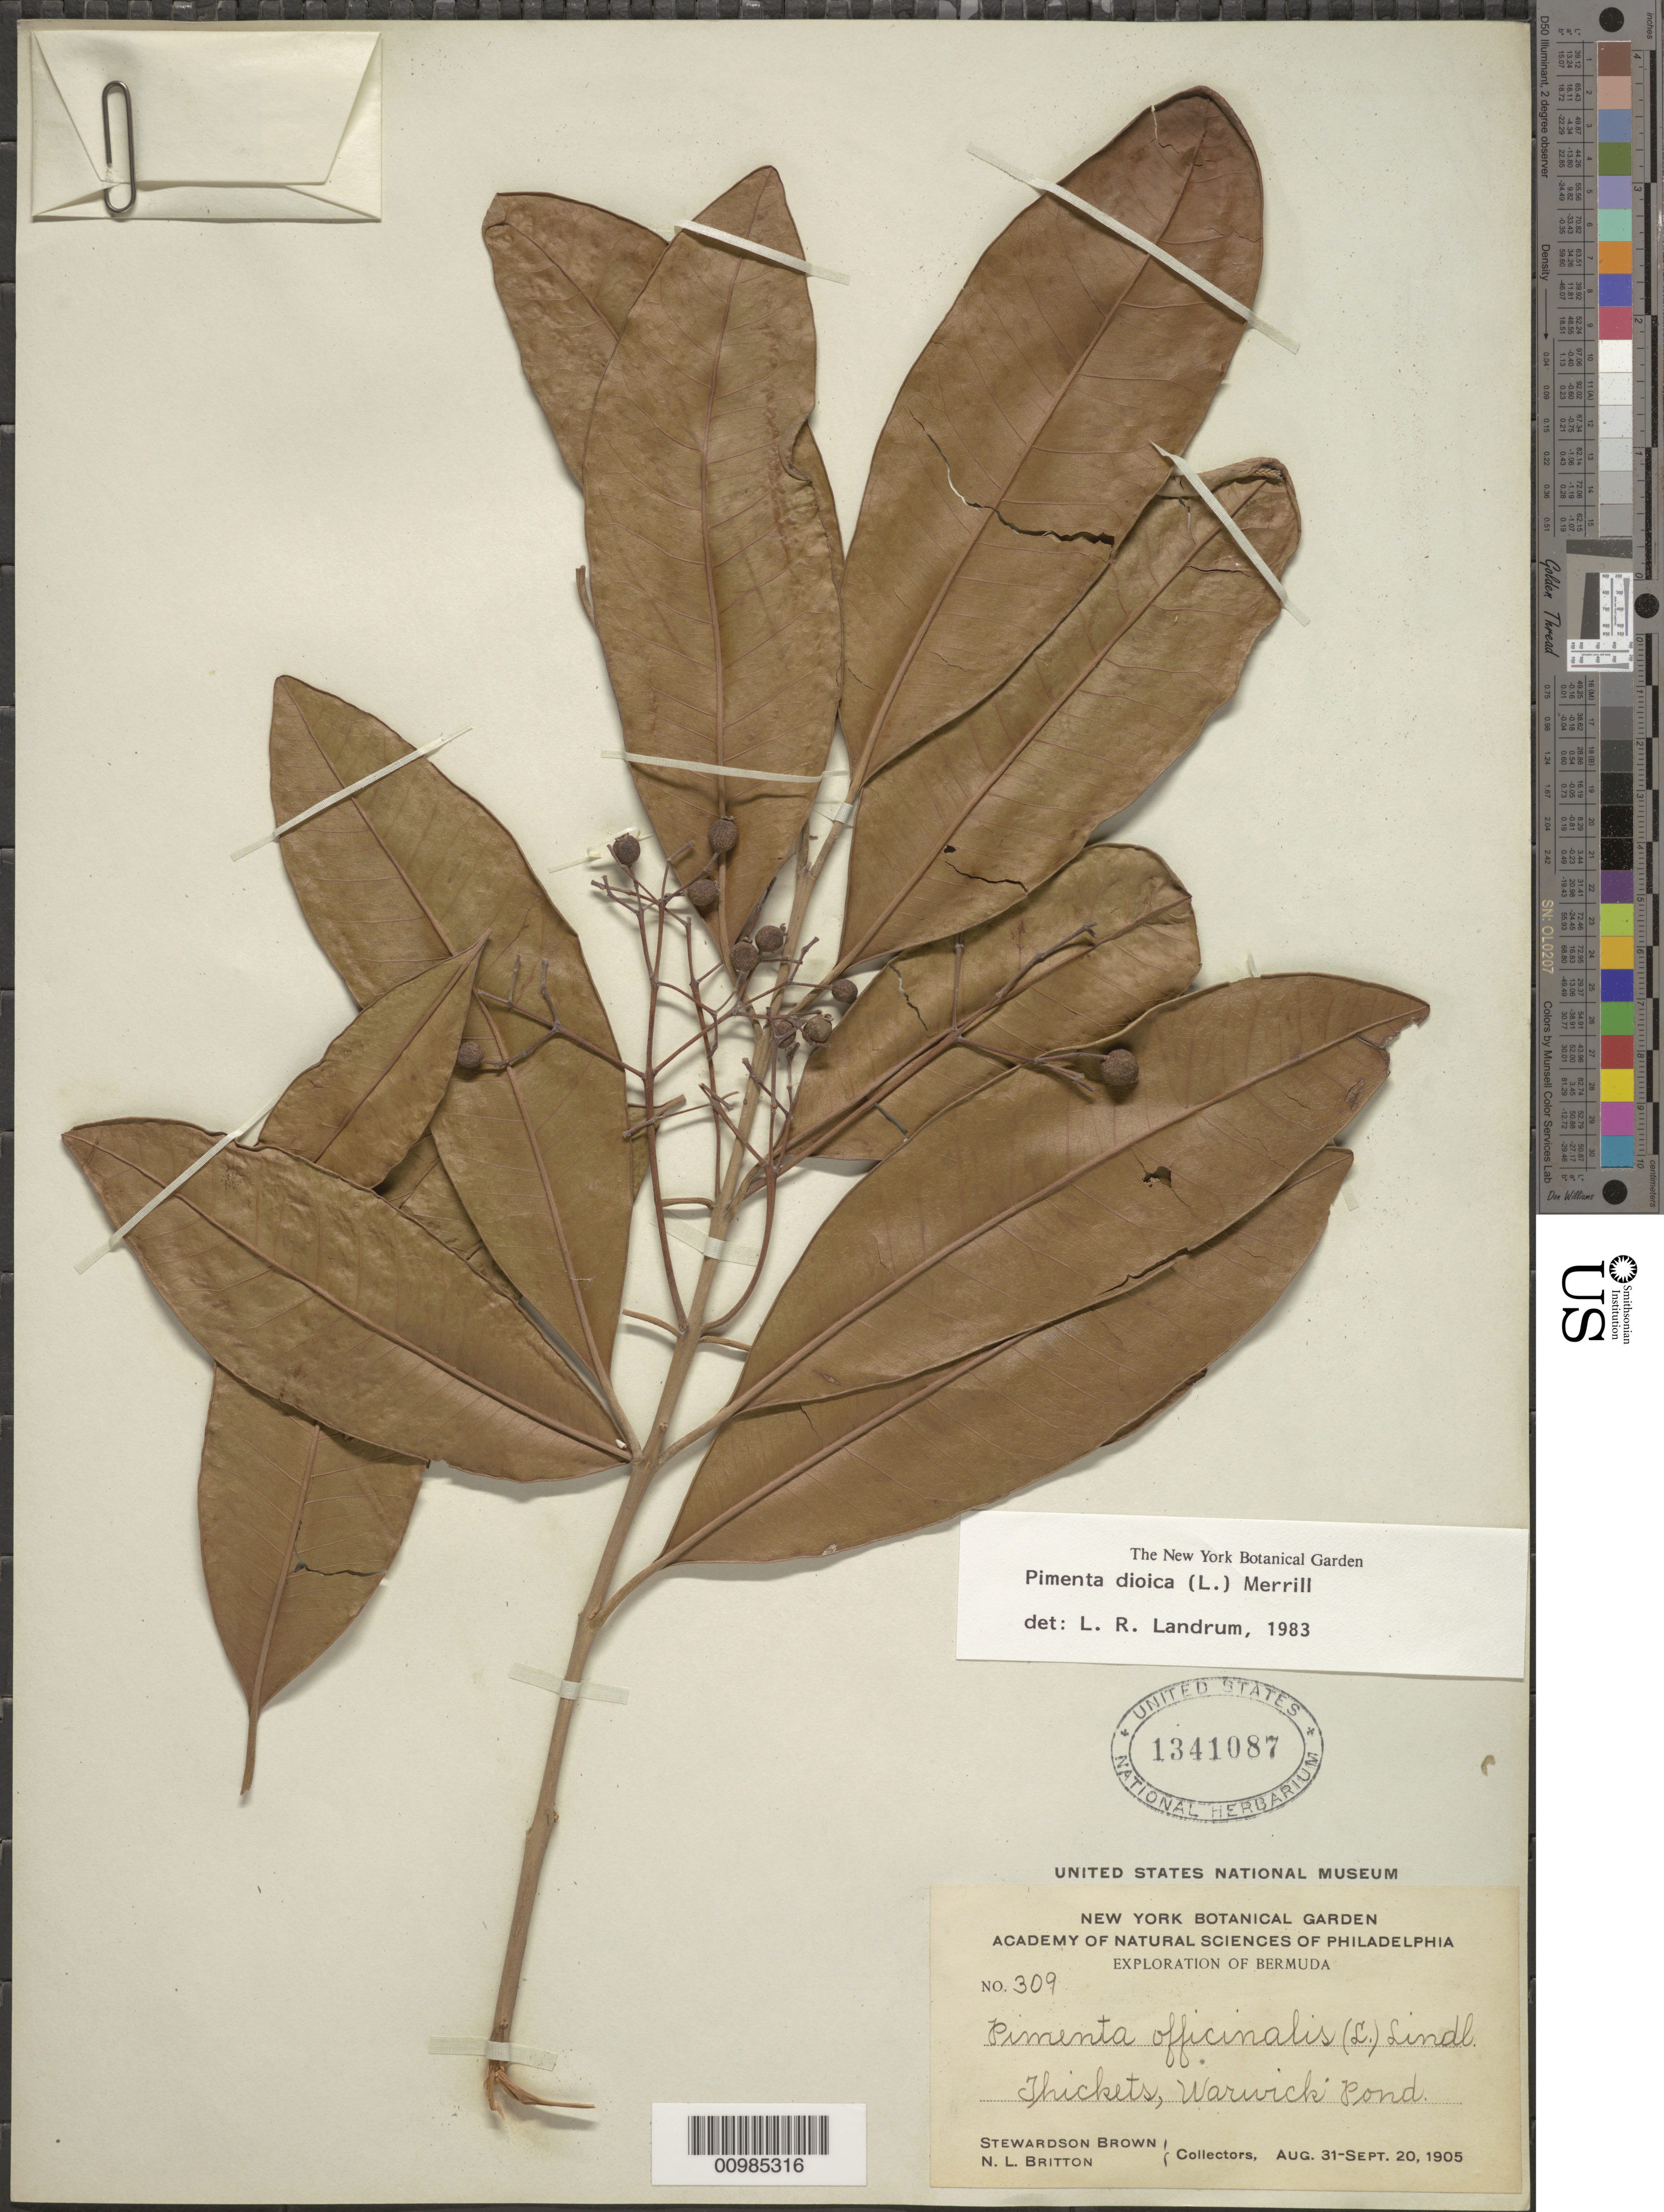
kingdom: Plantae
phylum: Tracheophyta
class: Magnoliopsida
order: Myrtales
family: Myrtaceae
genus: Pimenta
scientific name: Pimenta dioica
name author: (L.) Merr.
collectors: S. Brown & N. Britton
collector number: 309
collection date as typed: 31 Aug 1905 to 20 Sep 1905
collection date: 1905-08-31/1905-09-20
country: Bermuda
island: Bermuda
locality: Warwick Pond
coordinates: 0 N, 0 E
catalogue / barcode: US 1341087